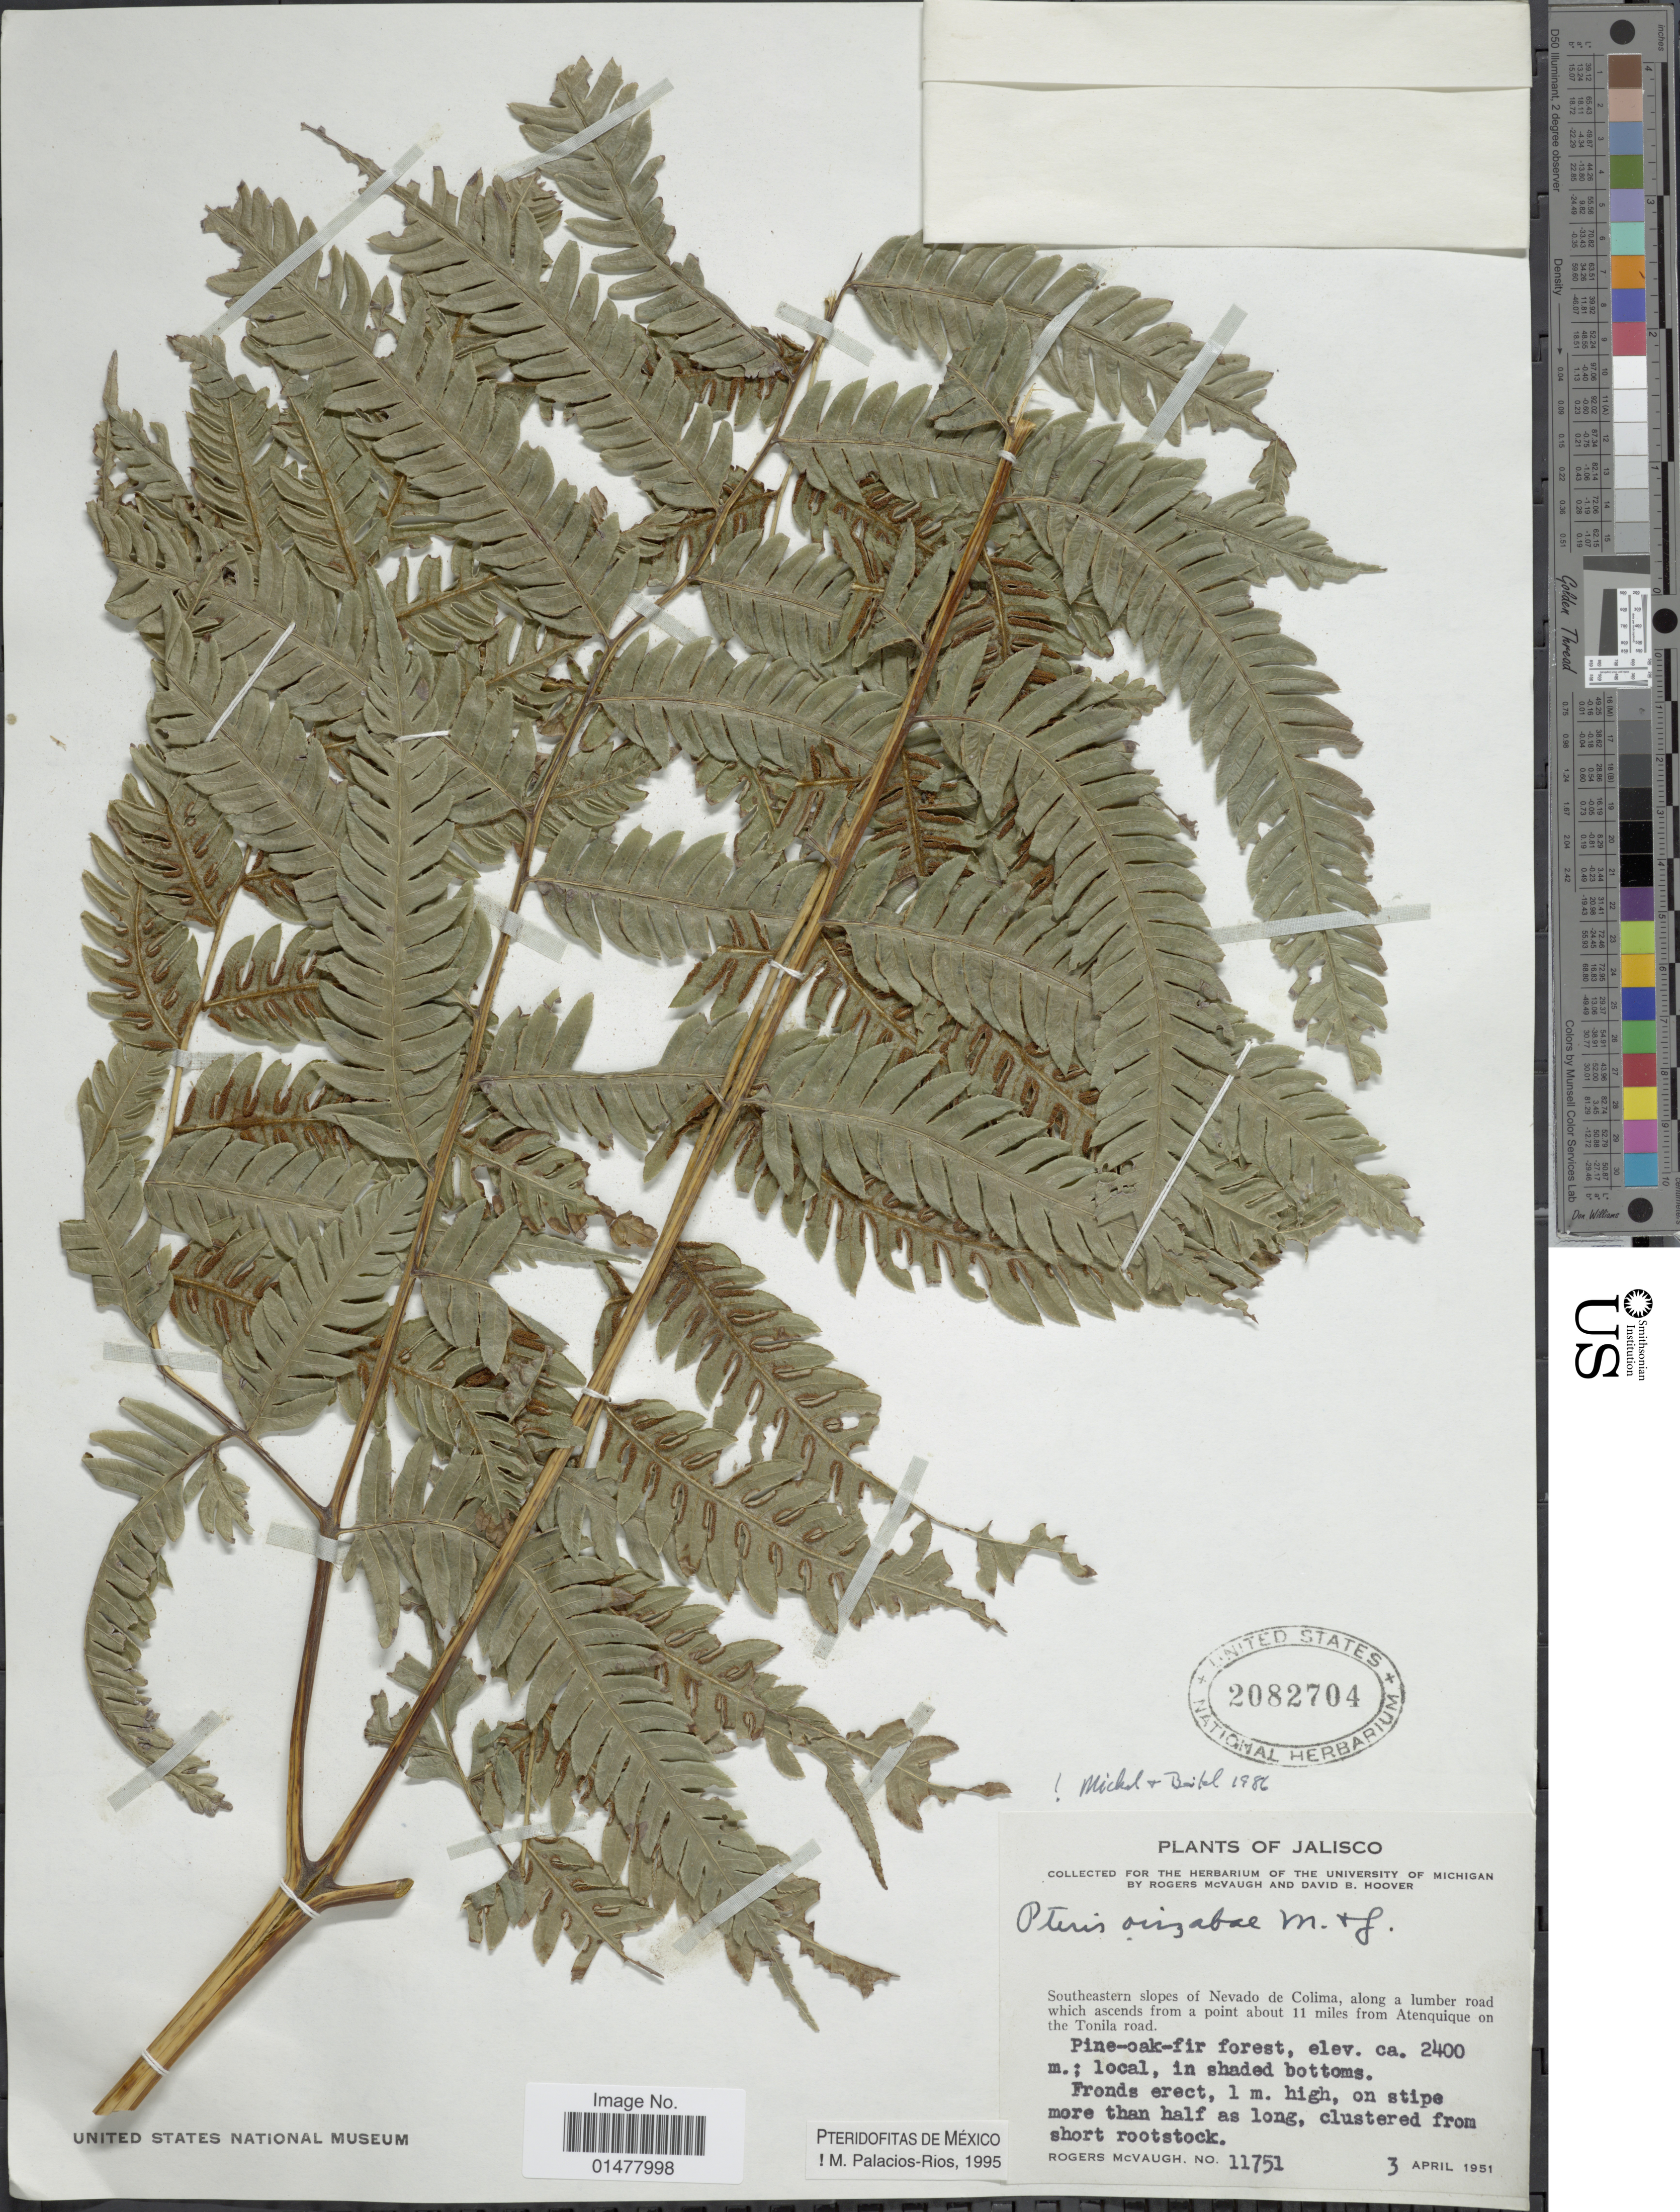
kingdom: Plantae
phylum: Tracheophyta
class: Polypodiopsida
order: Polypodiales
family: Pteridaceae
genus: Pteris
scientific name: Pteris orizabae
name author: M. Martens & Galeotti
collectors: R. McVaugh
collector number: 11751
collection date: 1951-04-03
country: Mexico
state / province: Jalisco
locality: PLants of Jalisco, Southeastern slopes of Nevado de Colima, along a lumber road which ascends from a point about 11miles from Atenquique on the Tonila road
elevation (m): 2400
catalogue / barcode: US 2082704